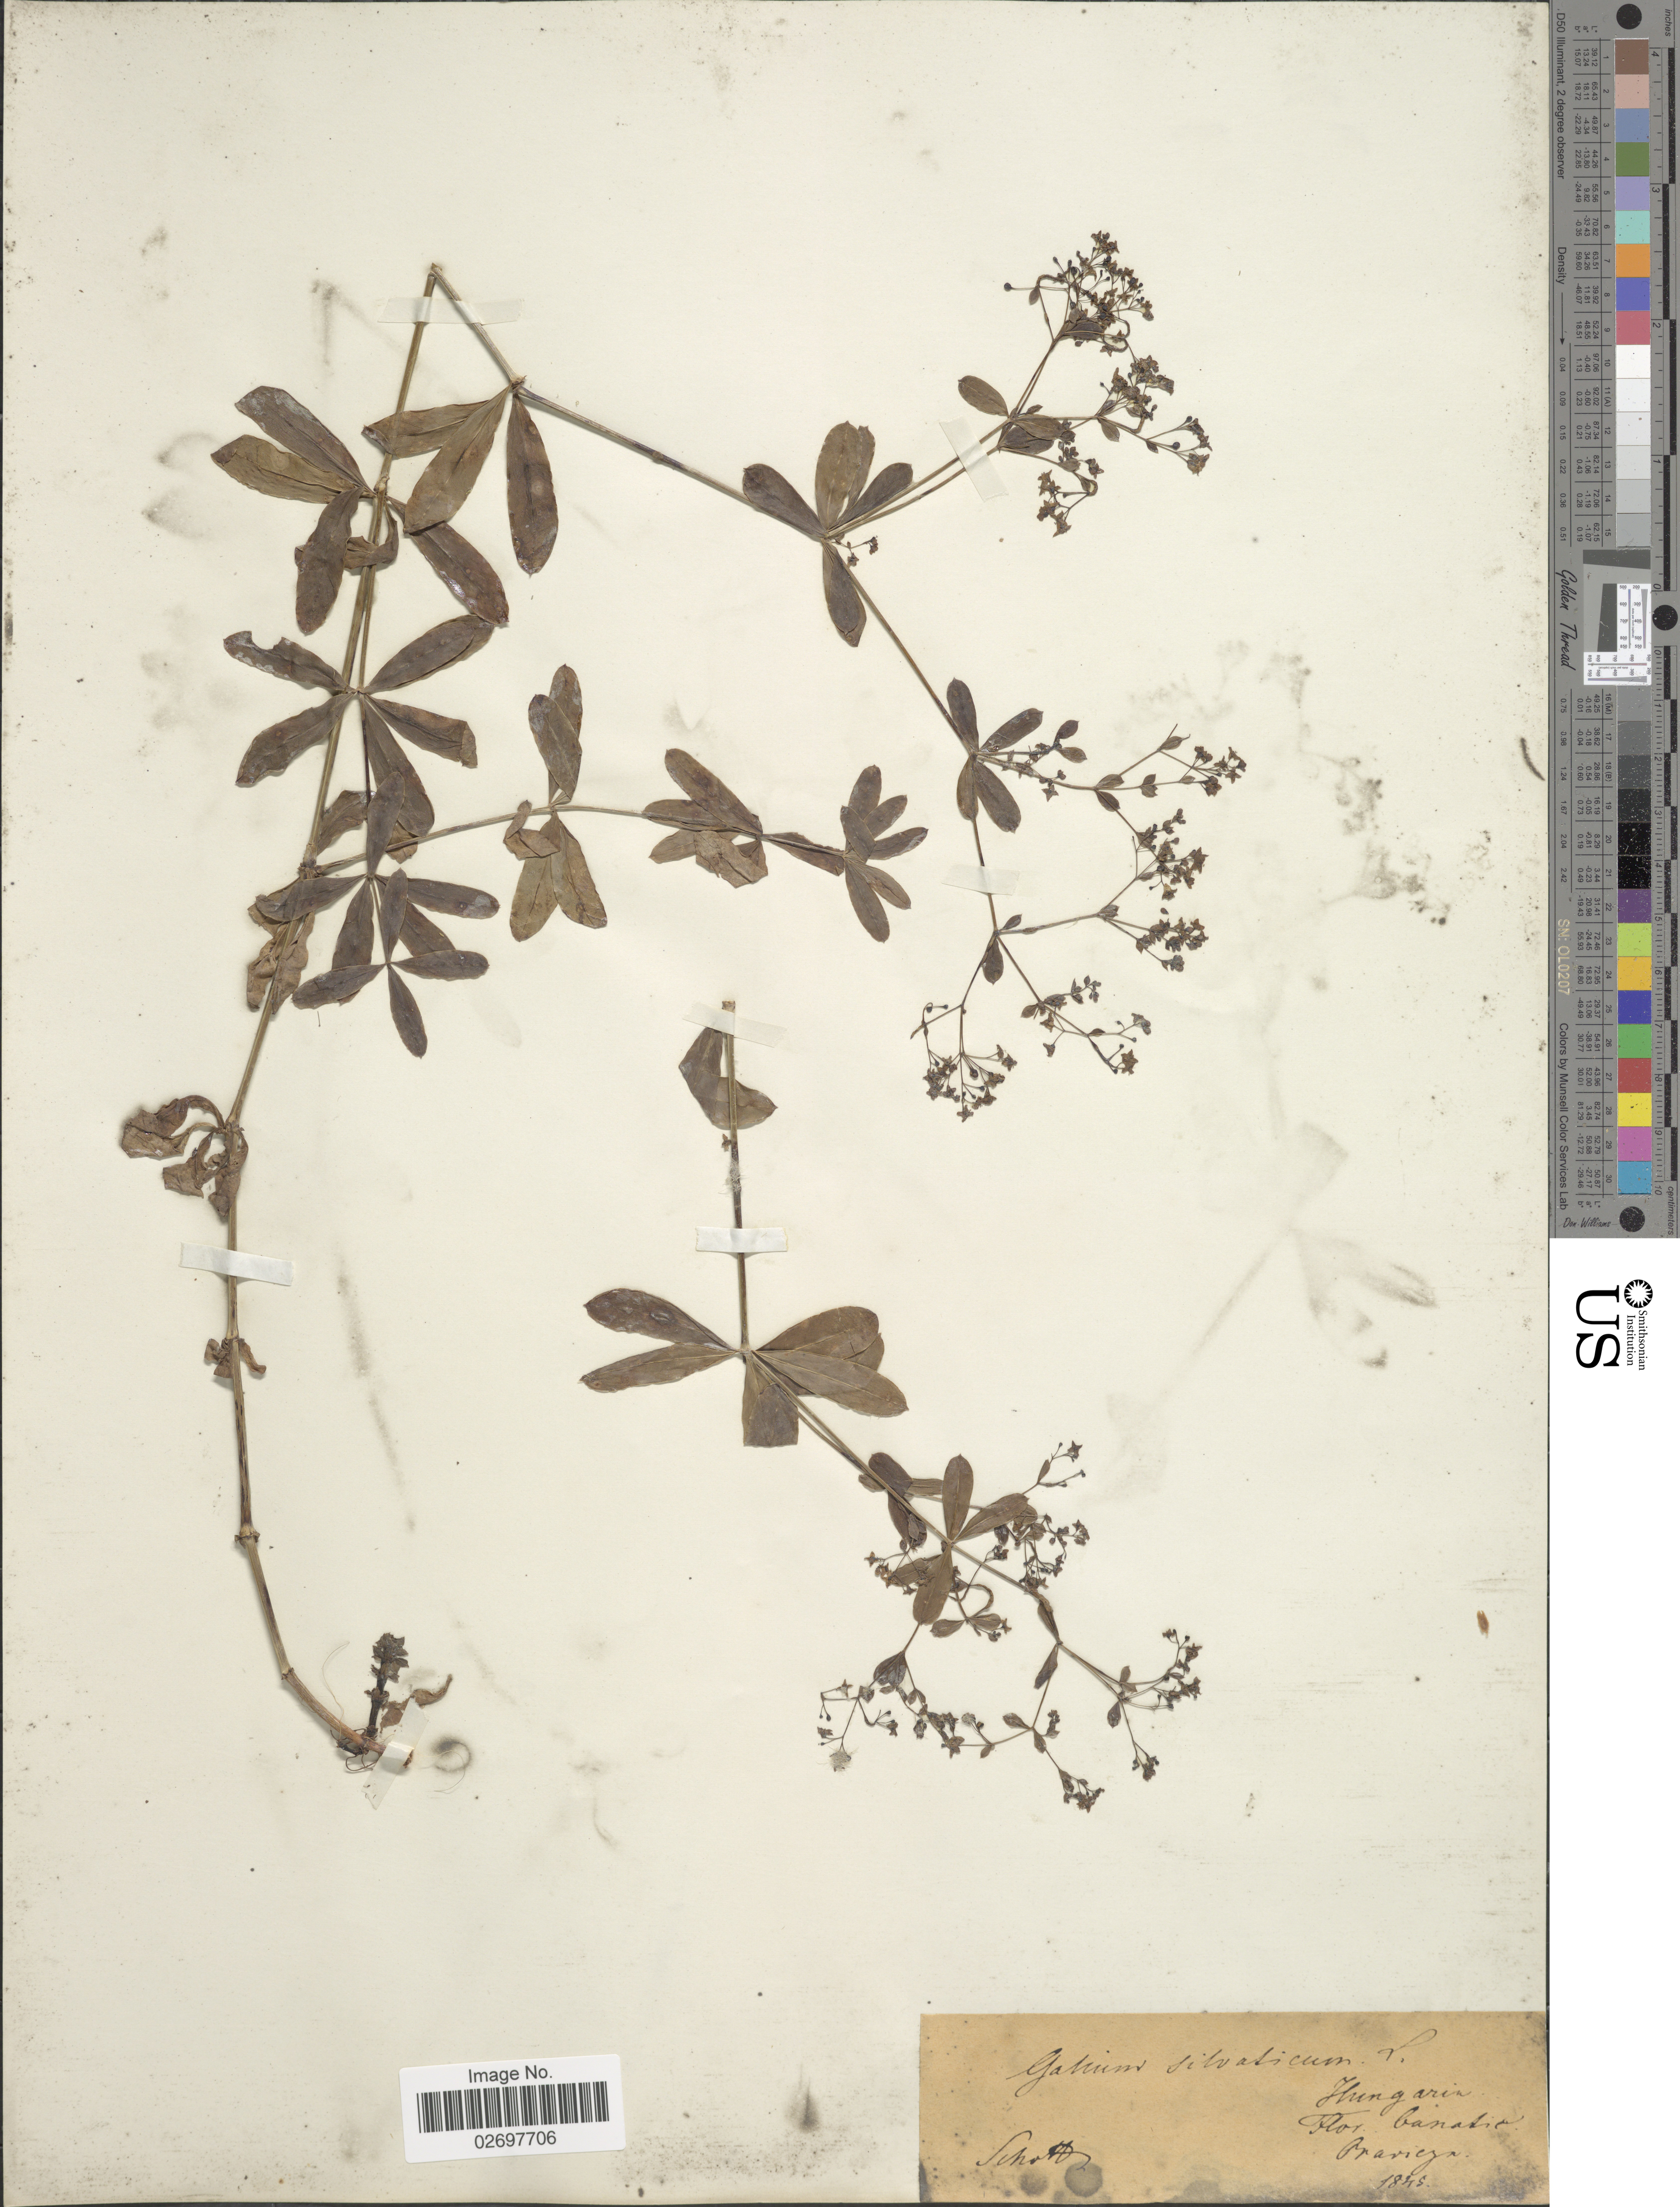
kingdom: Plantae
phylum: Tracheophyta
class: Magnoliopsida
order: Gentianales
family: Rubiaceae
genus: Galium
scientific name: Galium silvaticum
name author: L.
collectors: Schott, --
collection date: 1845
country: Romania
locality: Hungaria, Flor. banatia, Oravicza